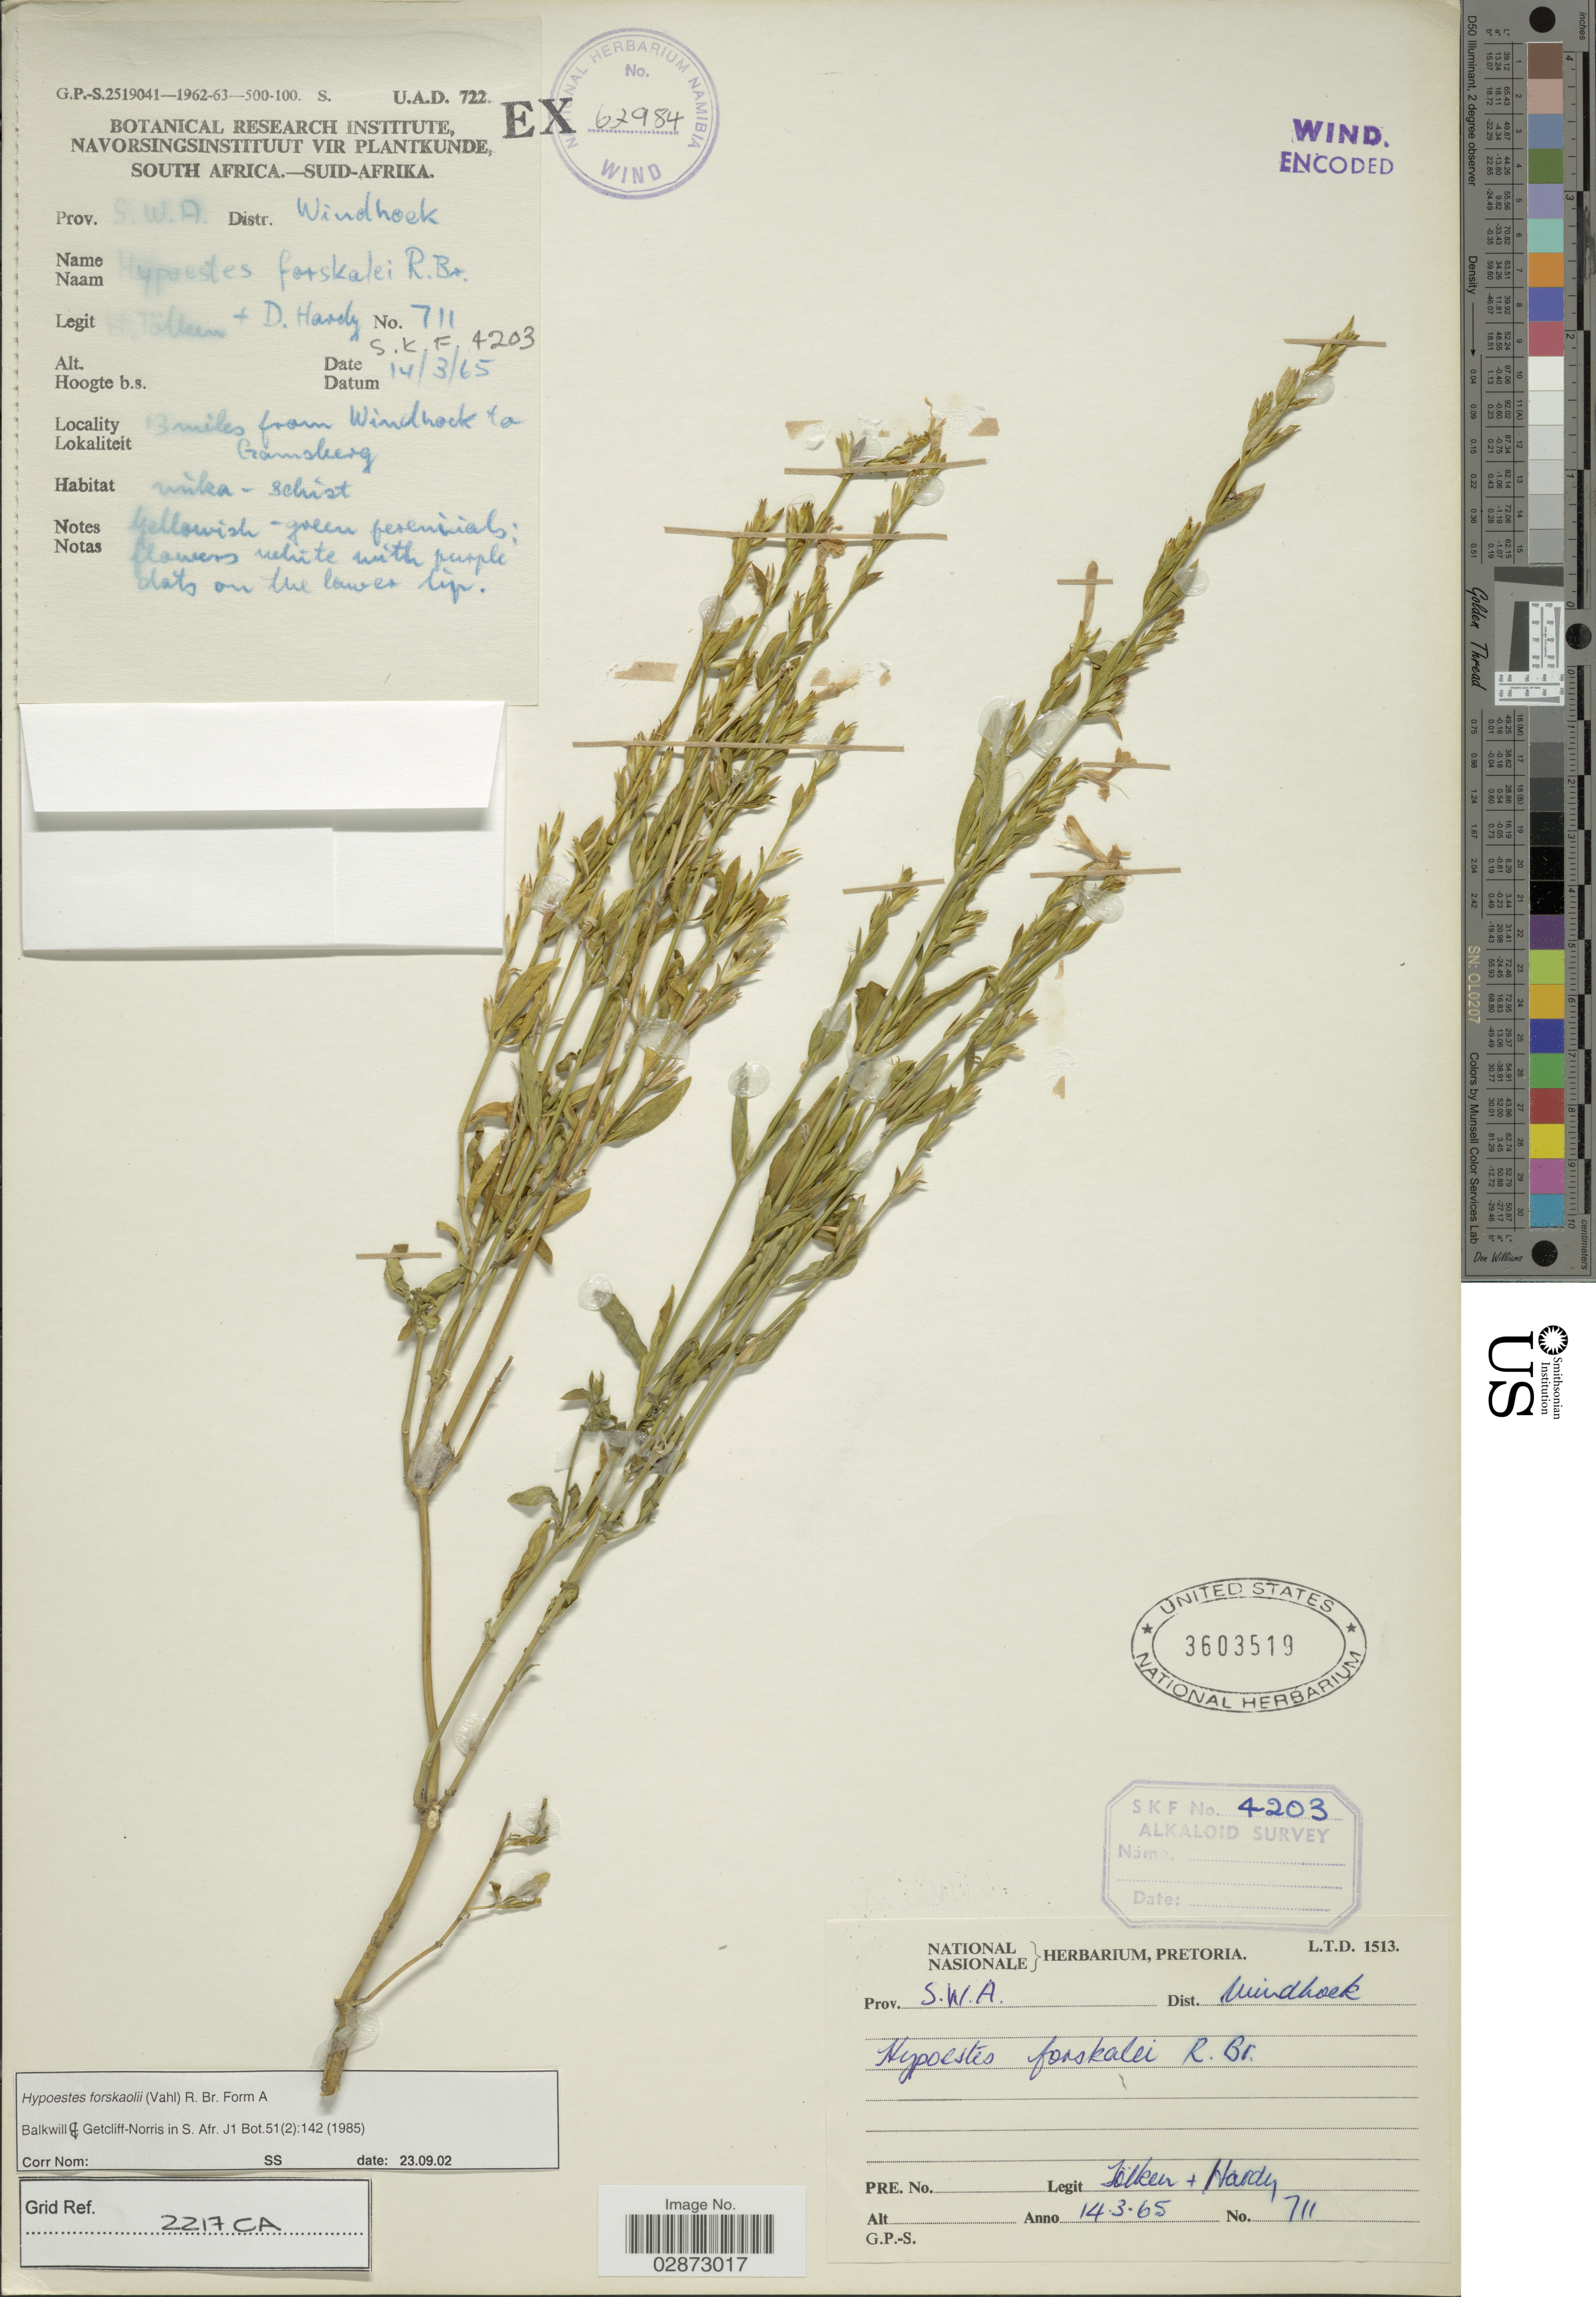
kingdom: Plantae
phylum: Tracheophyta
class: Magnoliopsida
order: Lamiales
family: Acanthaceae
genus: Hypoestes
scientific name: Hypoestes forsskaolii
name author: (Vahl) R. Br.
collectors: H. R. Tölken & D. Hardy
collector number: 711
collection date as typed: Transcribed d/m/y: 14/3/65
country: Namibia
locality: Prov. S.W.A. Distr. Windhoek. 13 miles from Windhoek to Gamsberg.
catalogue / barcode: US 3603519